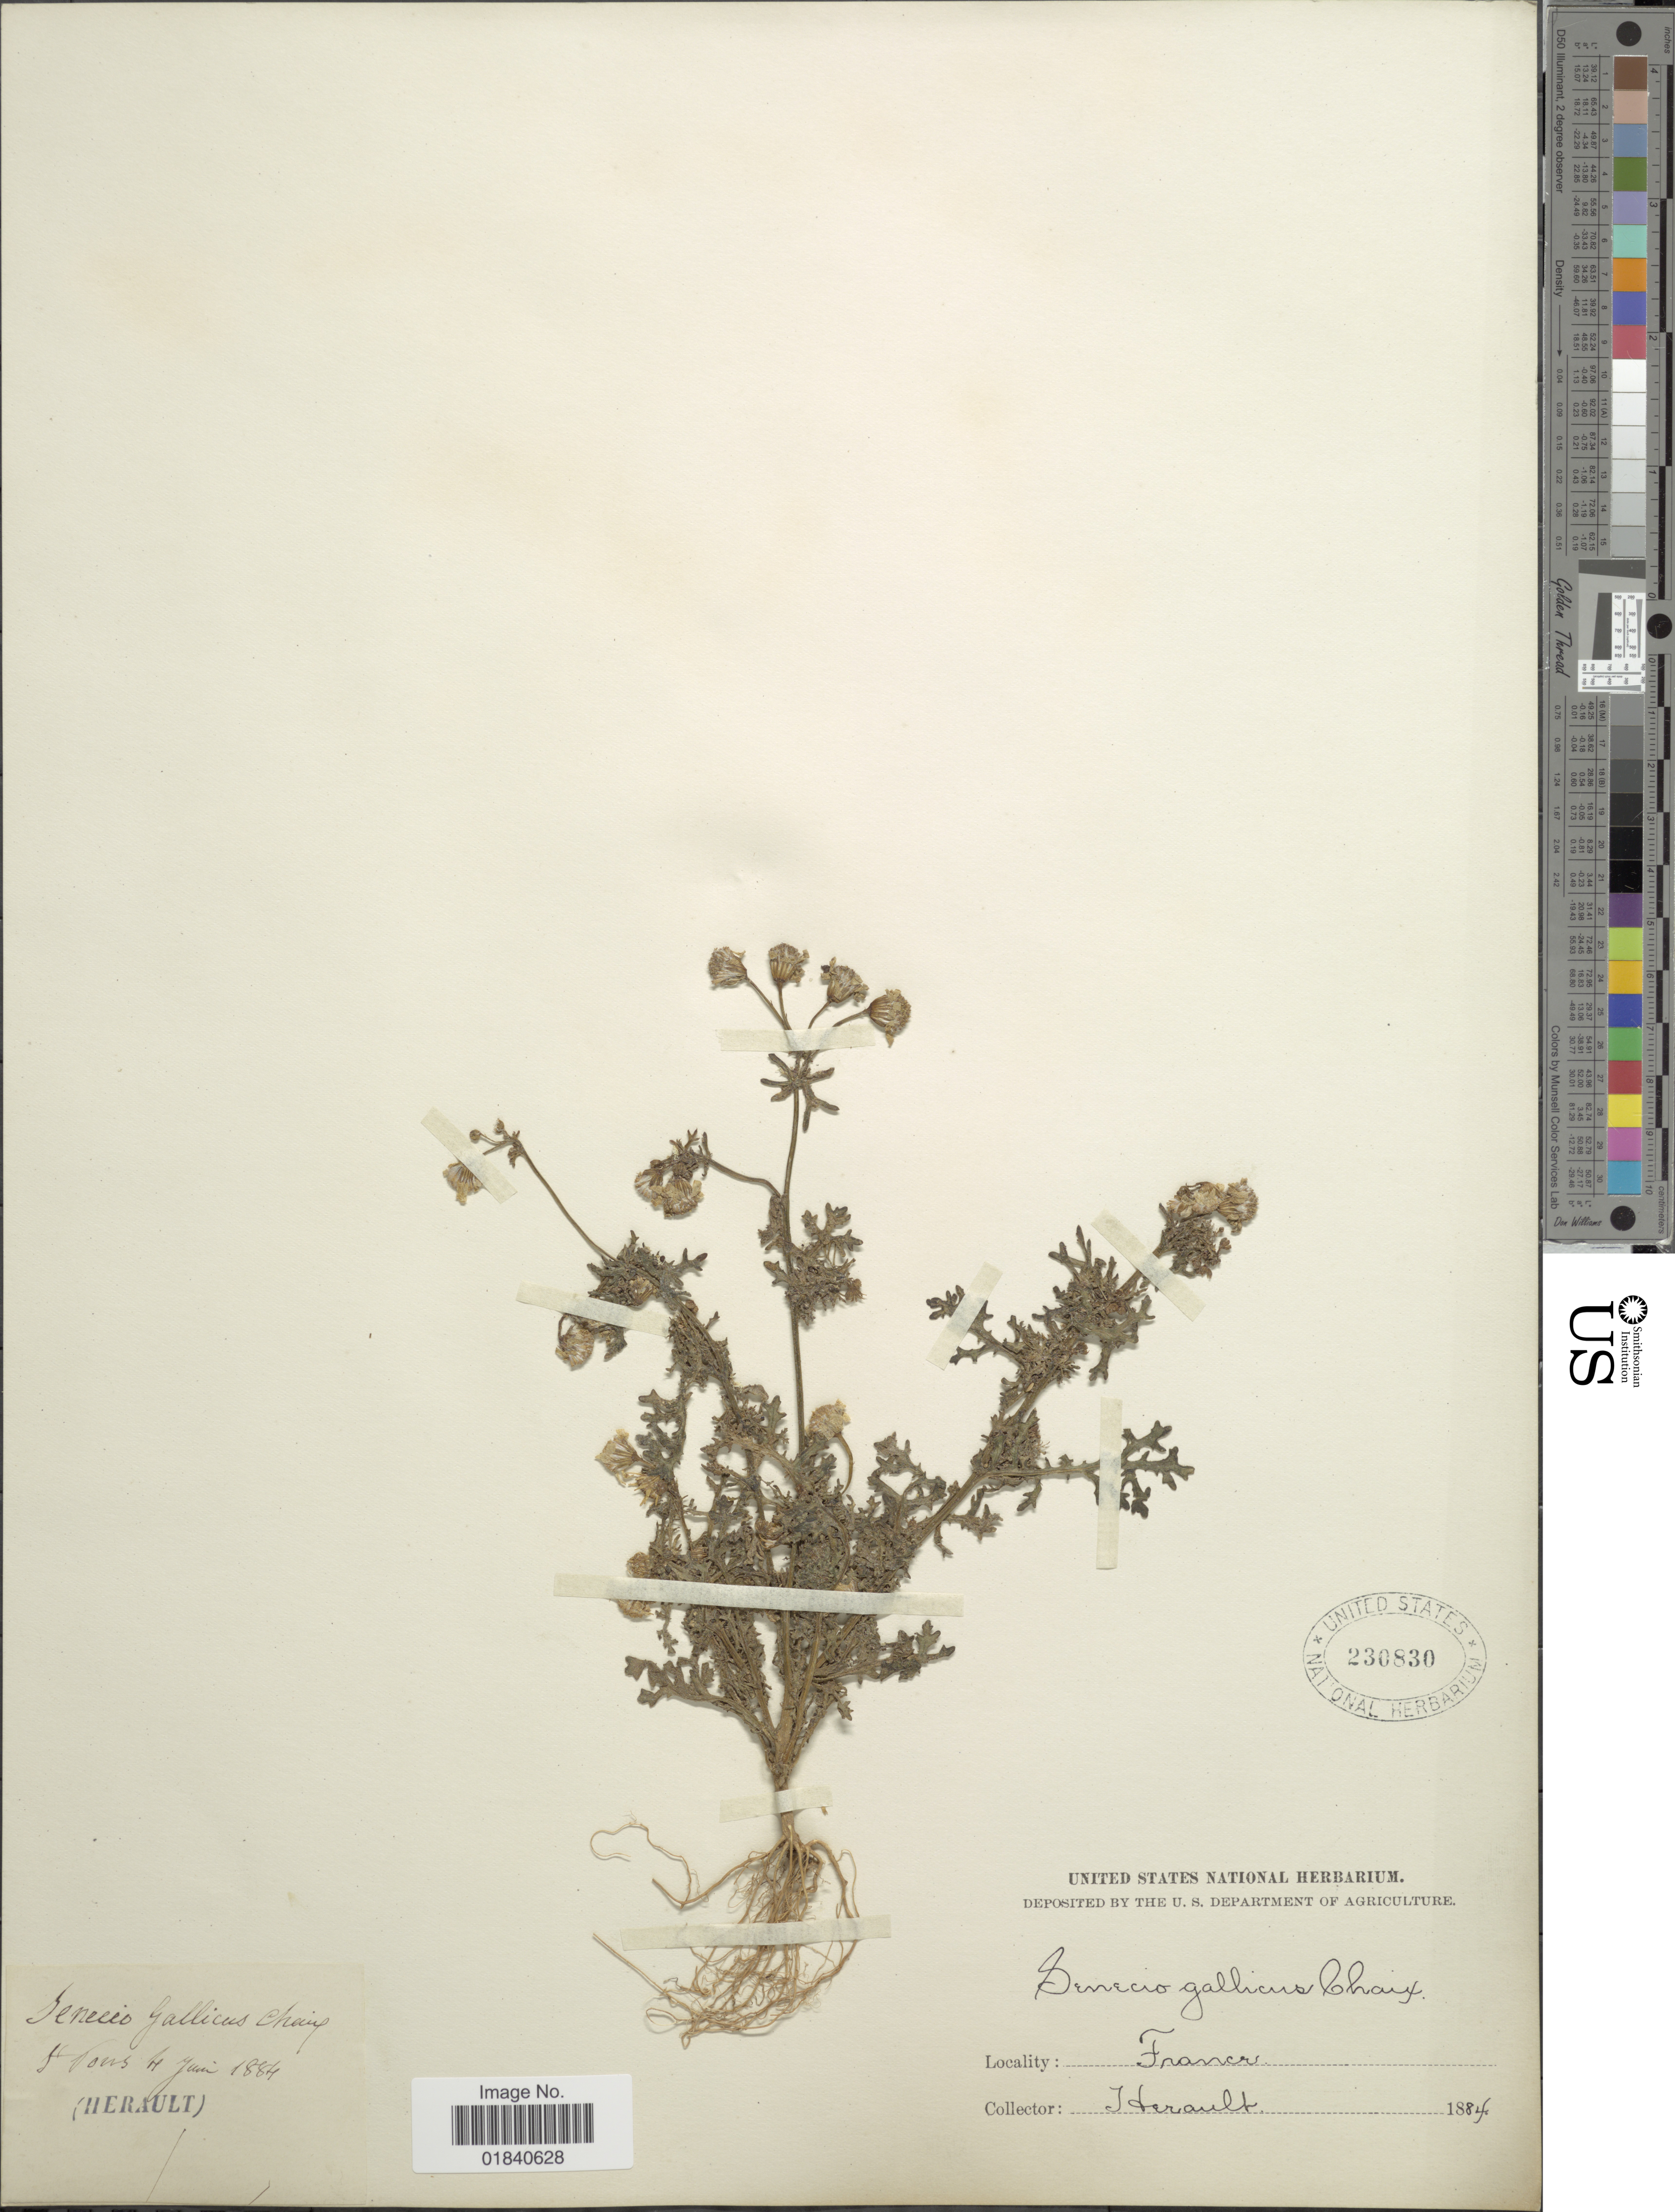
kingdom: Plantae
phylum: Tracheophyta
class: Magnoliopsida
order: Asterales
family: Asteraceae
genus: Senecio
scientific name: Senecio gallicus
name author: Vill. ex Chaix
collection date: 1884-06-04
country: France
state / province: Occitanie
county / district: Hérault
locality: St. Lous [interpreted]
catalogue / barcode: US 230830